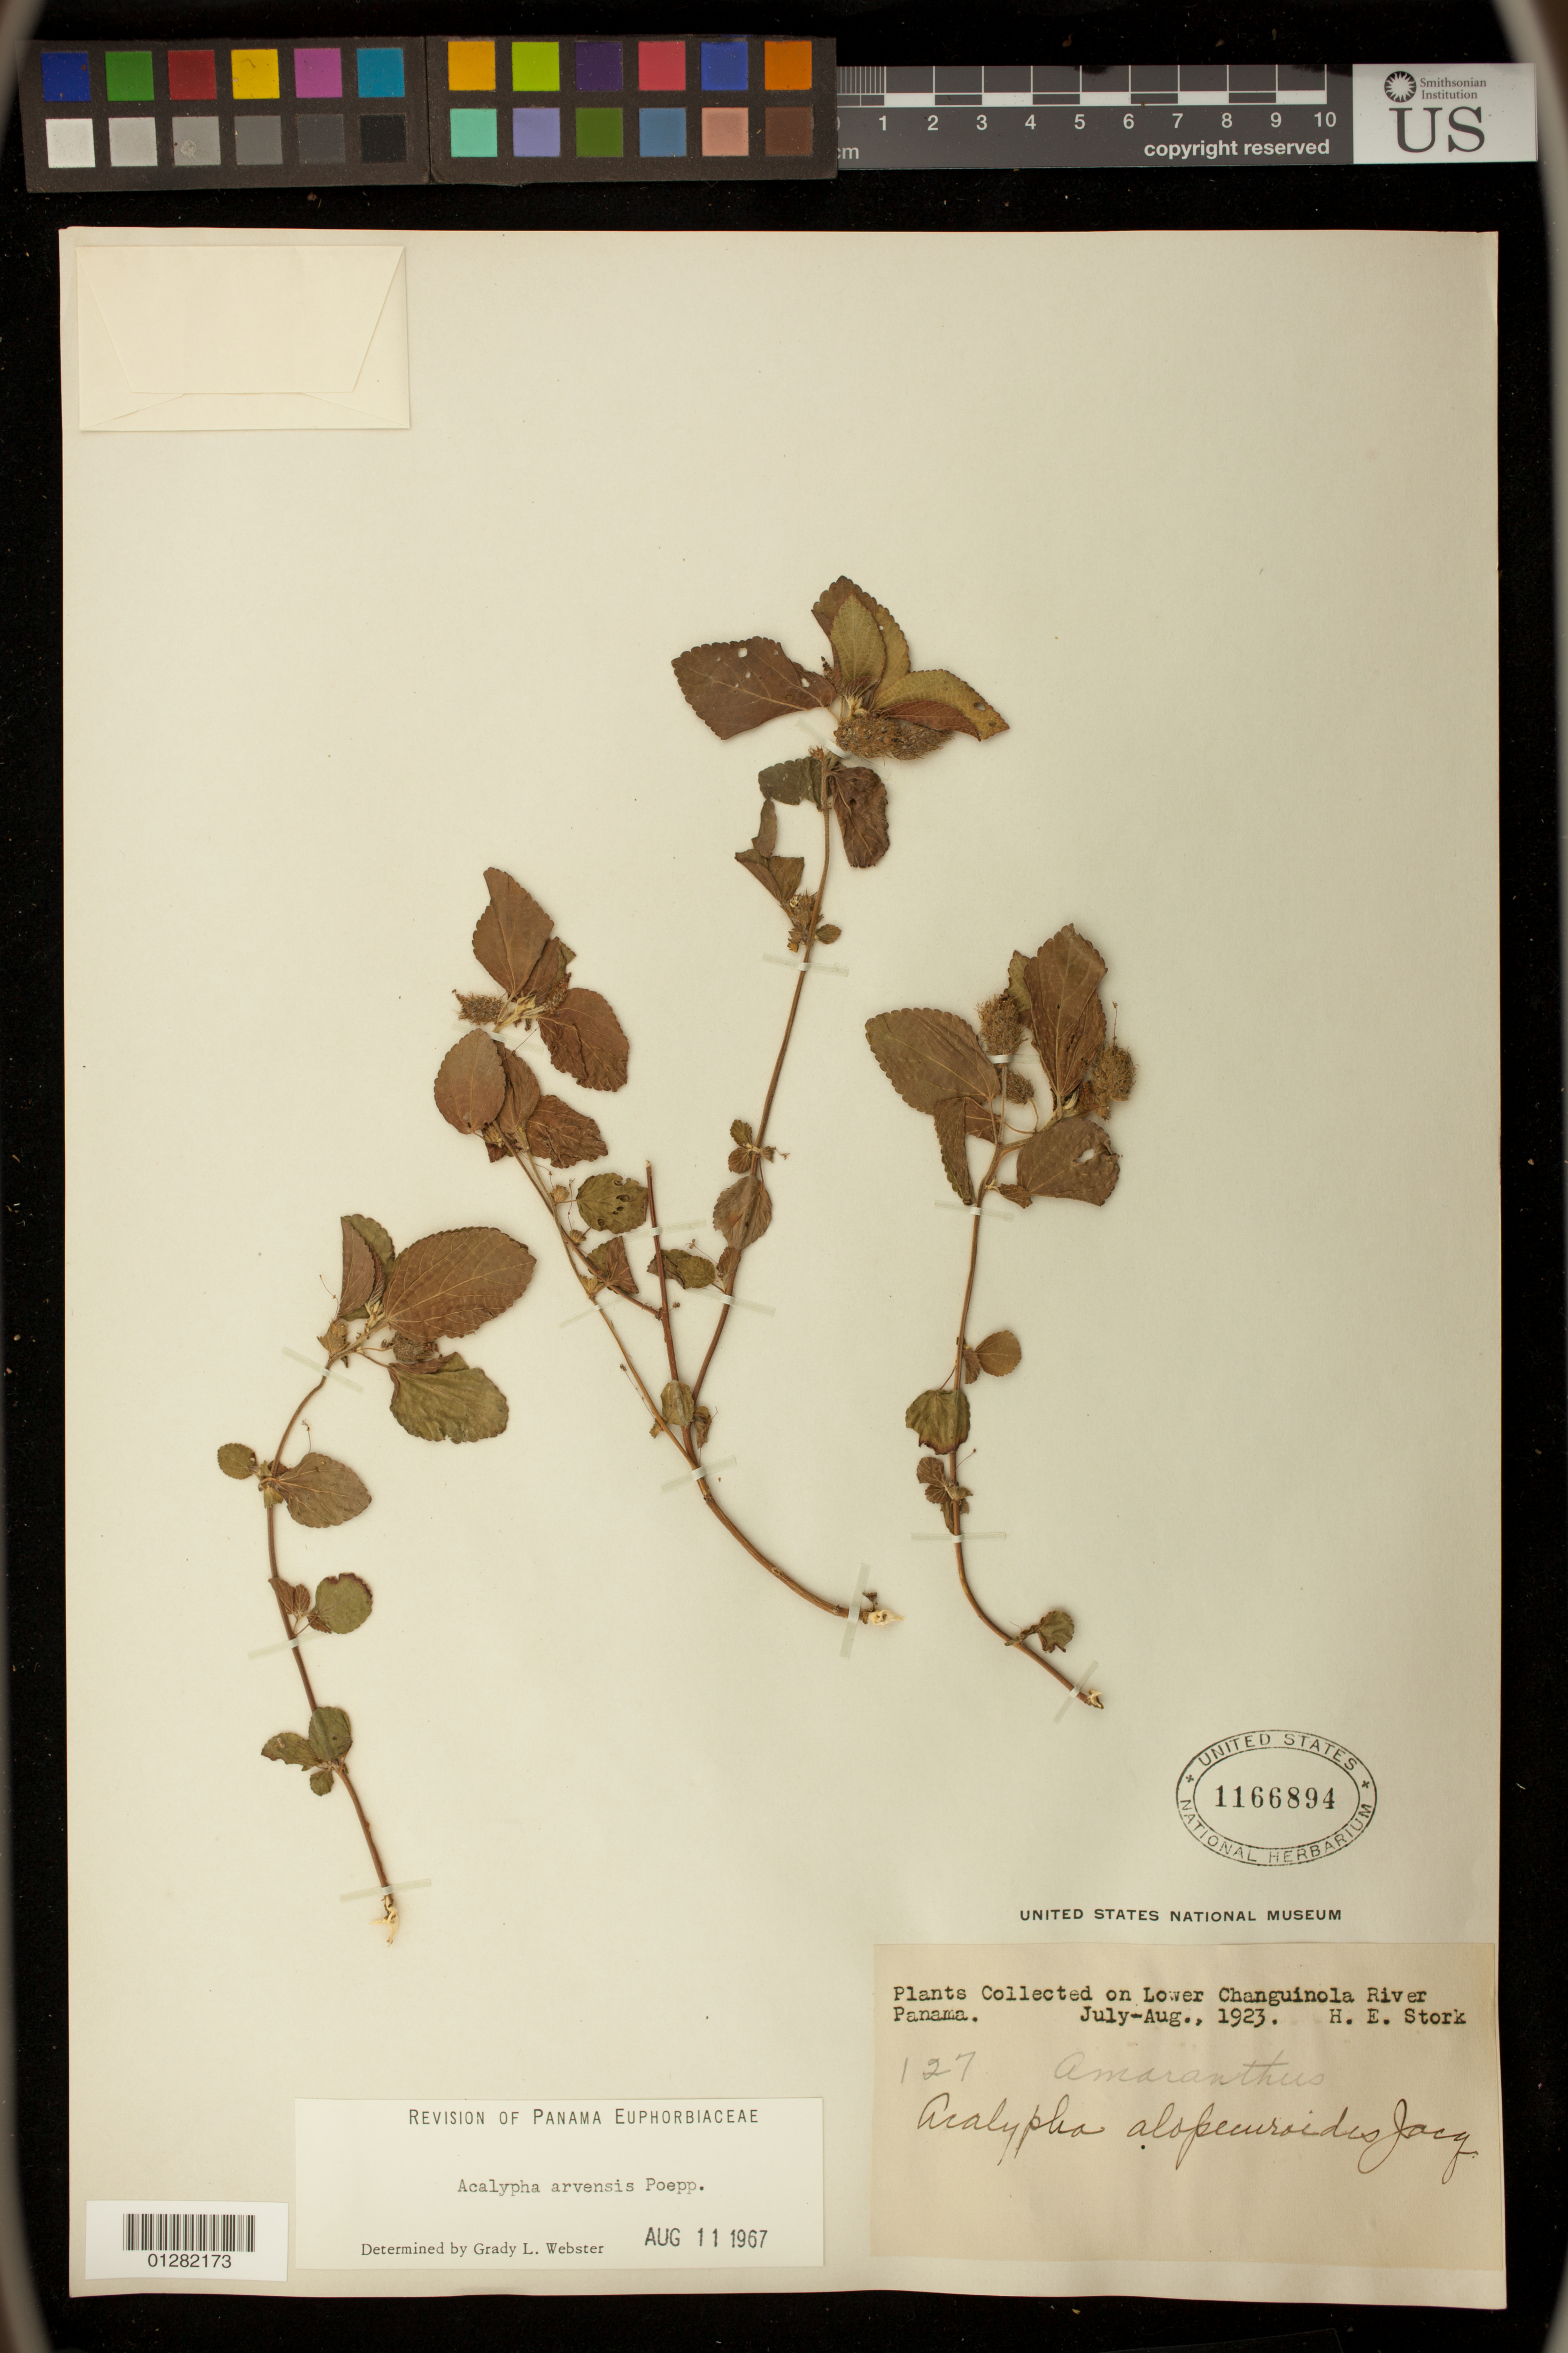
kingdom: Plantae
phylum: Tracheophyta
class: Magnoliopsida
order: Malpighiales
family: Euphorbiaceae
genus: Acalypha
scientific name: Acalypha arvensis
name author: Poepp.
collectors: H. E. Stork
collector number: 127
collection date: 1923-07/1923-08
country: Panama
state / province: Bocas del Toro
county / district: Changuinola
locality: Lower Changuinola District River Panama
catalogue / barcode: US 1166894